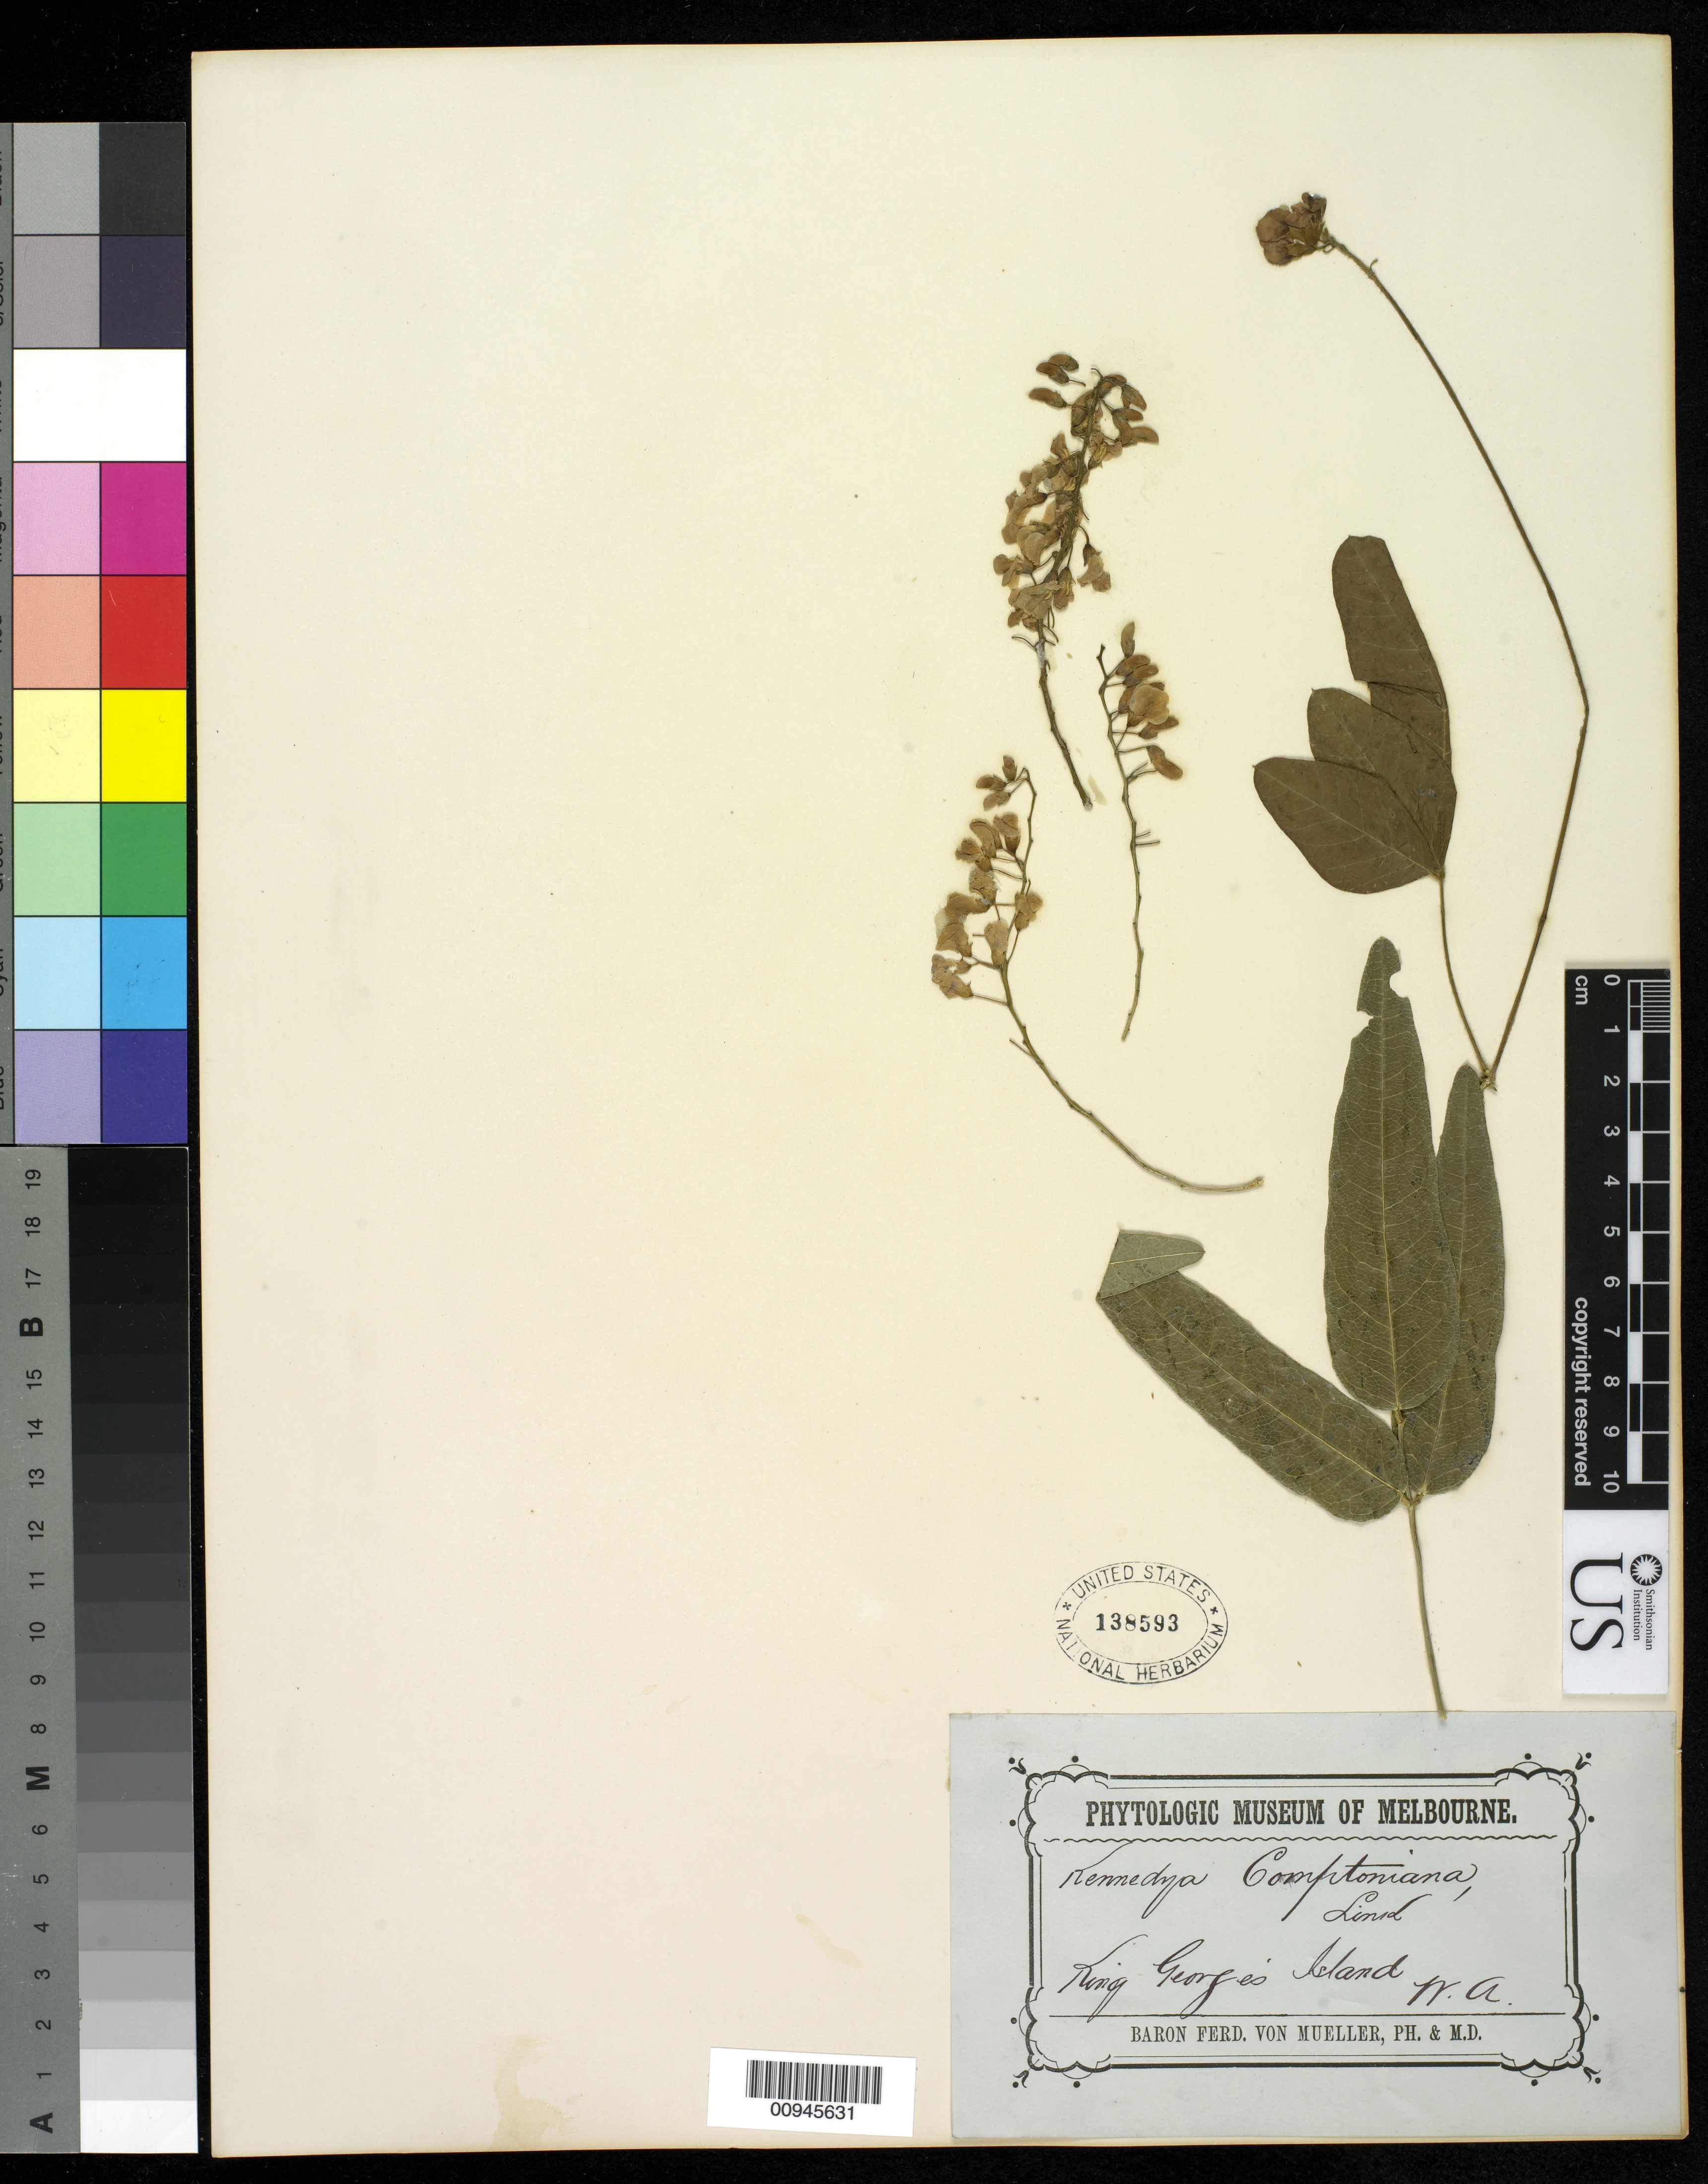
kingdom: Plantae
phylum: Tracheophyta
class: Magnoliopsida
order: Fabales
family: Fabaceae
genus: Hardenbergia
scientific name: Hardenbergia comptoniana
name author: (Andrews) Benth.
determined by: Egan, Ashley N., (US), Smithsonian Institution - National Museum of Natural History (UNITED STATES)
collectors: F. Mueller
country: Australia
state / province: Tasmania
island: King George Island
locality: King George's Island, W.A.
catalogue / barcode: US 138593